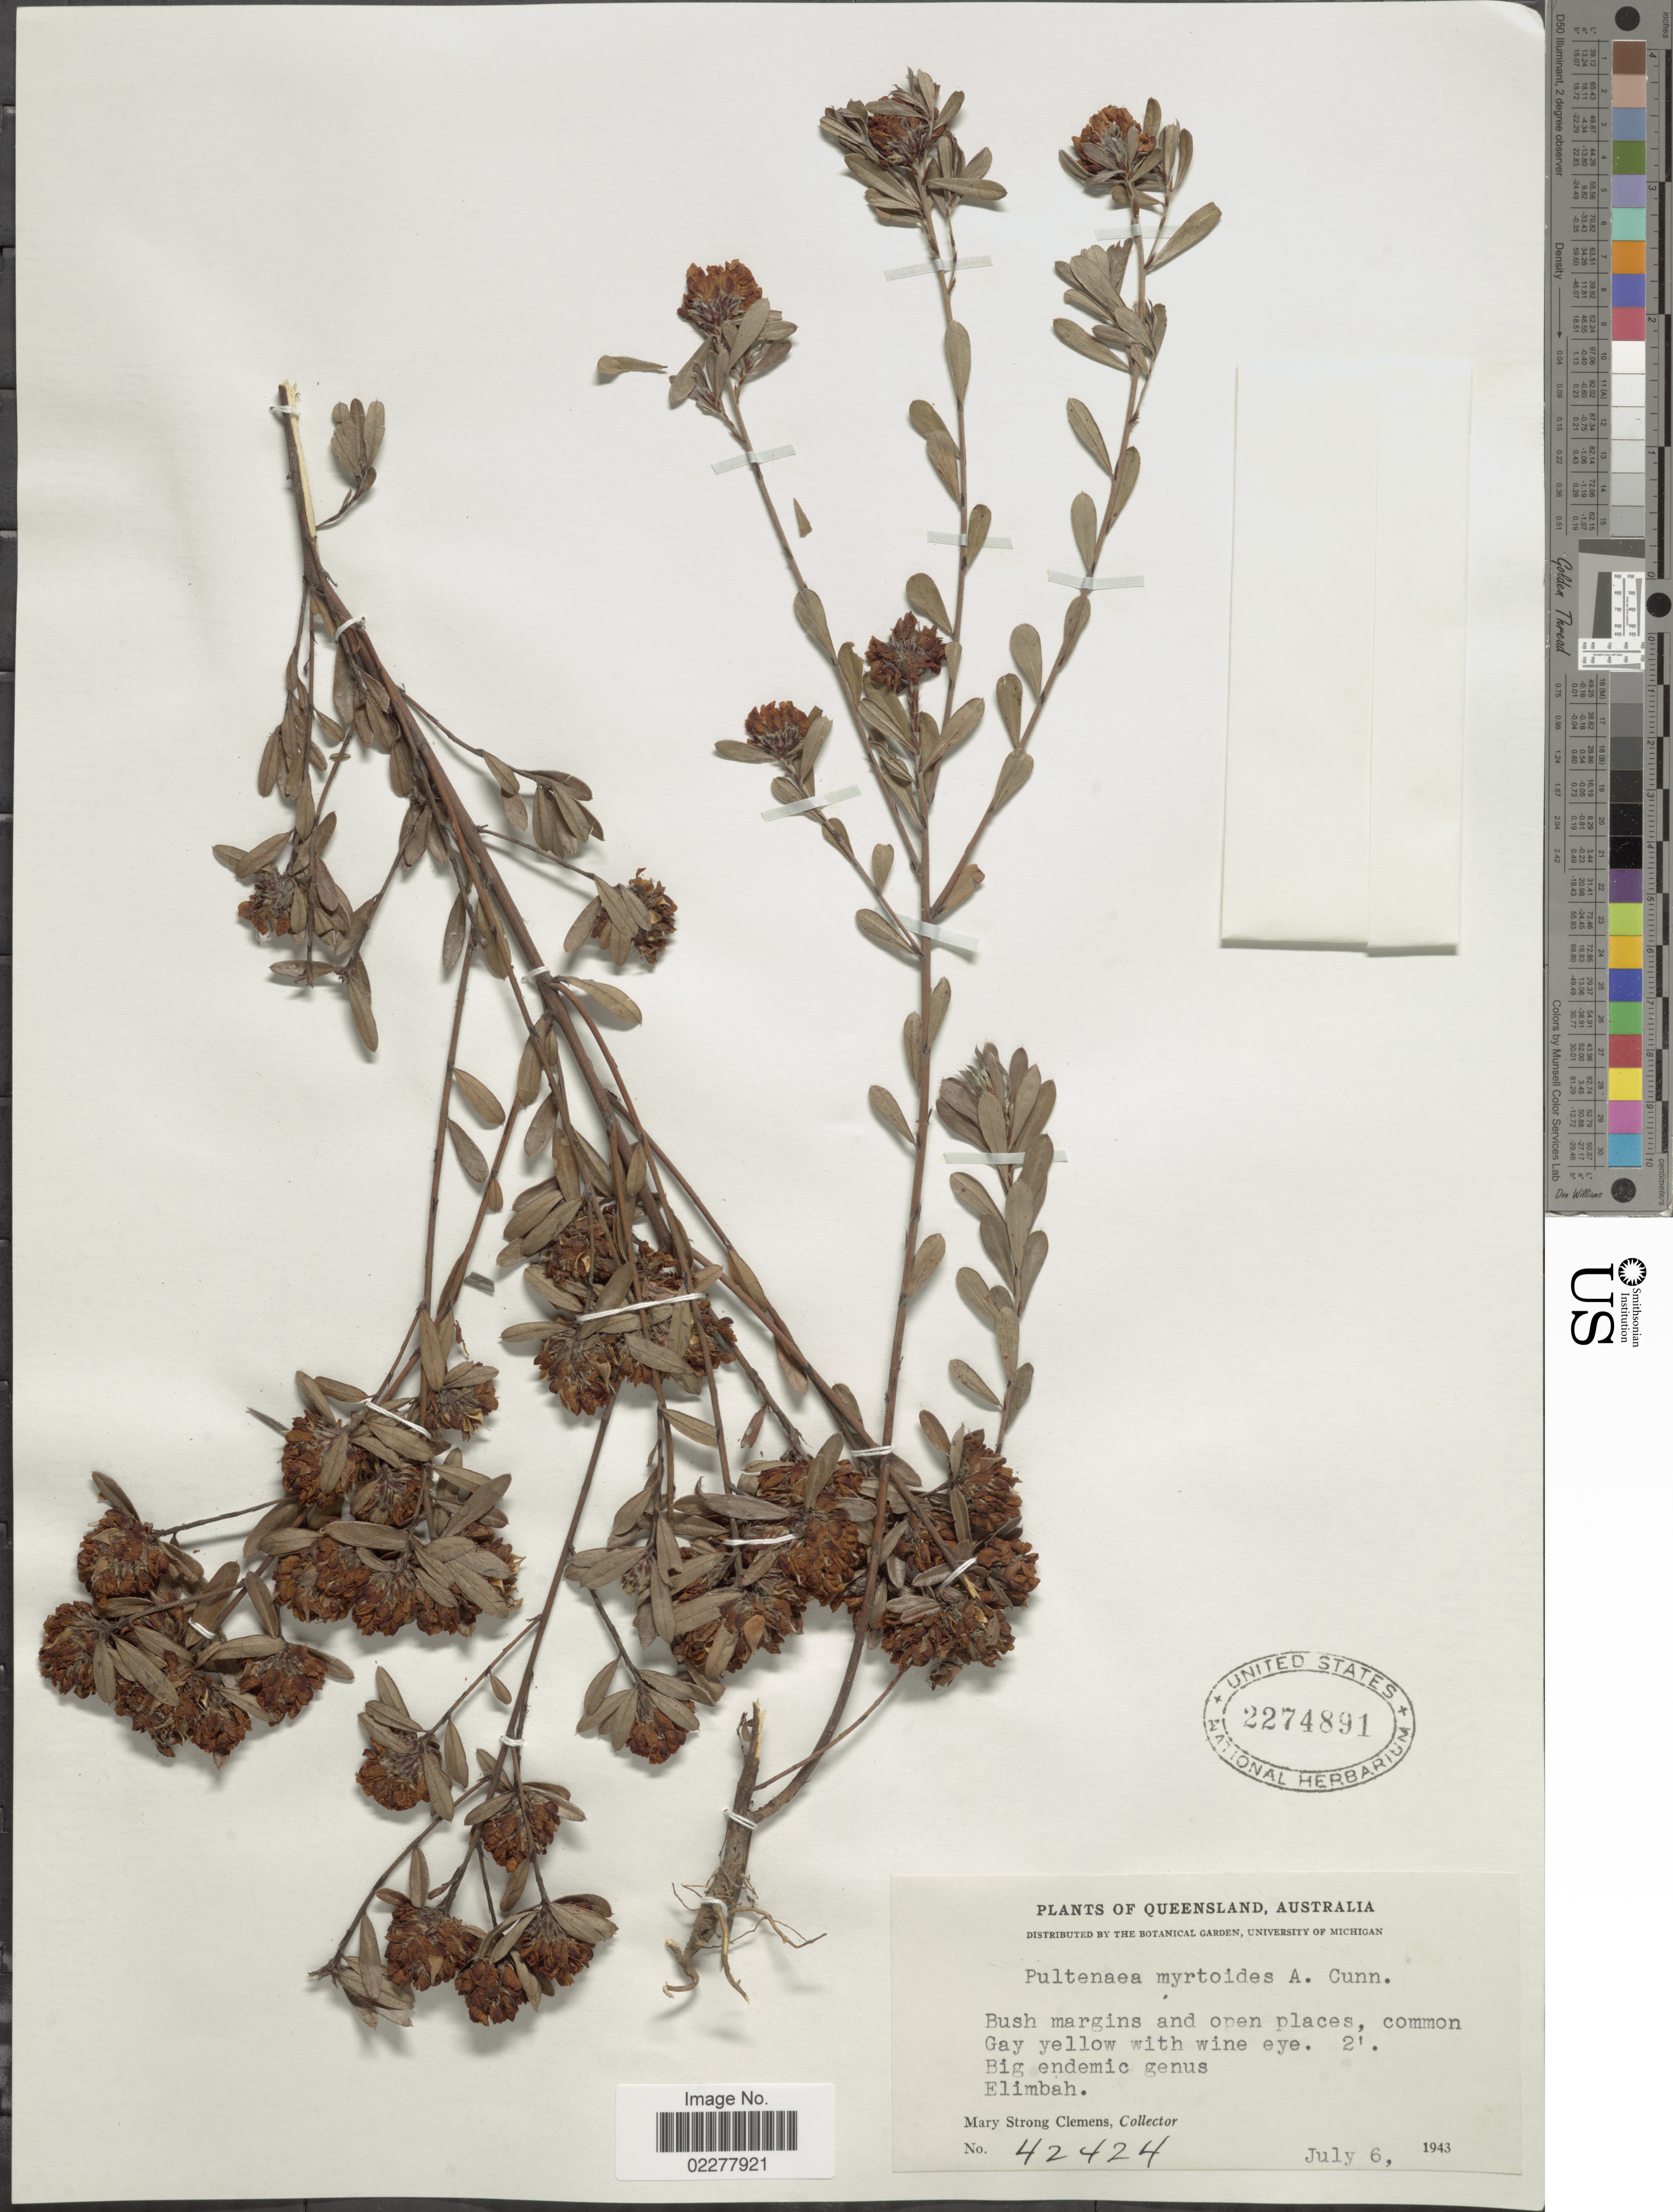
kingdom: Plantae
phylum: Tracheophyta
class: Magnoliopsida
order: Fabales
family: Fabaceae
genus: Pultenaea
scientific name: Pultenaea myrtoides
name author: A. Cunn. ex Benth.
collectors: M. S. Clemens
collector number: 42424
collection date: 1943-07-06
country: Australia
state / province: Queensland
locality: Bush margins and open places, common.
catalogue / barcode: US 2274891